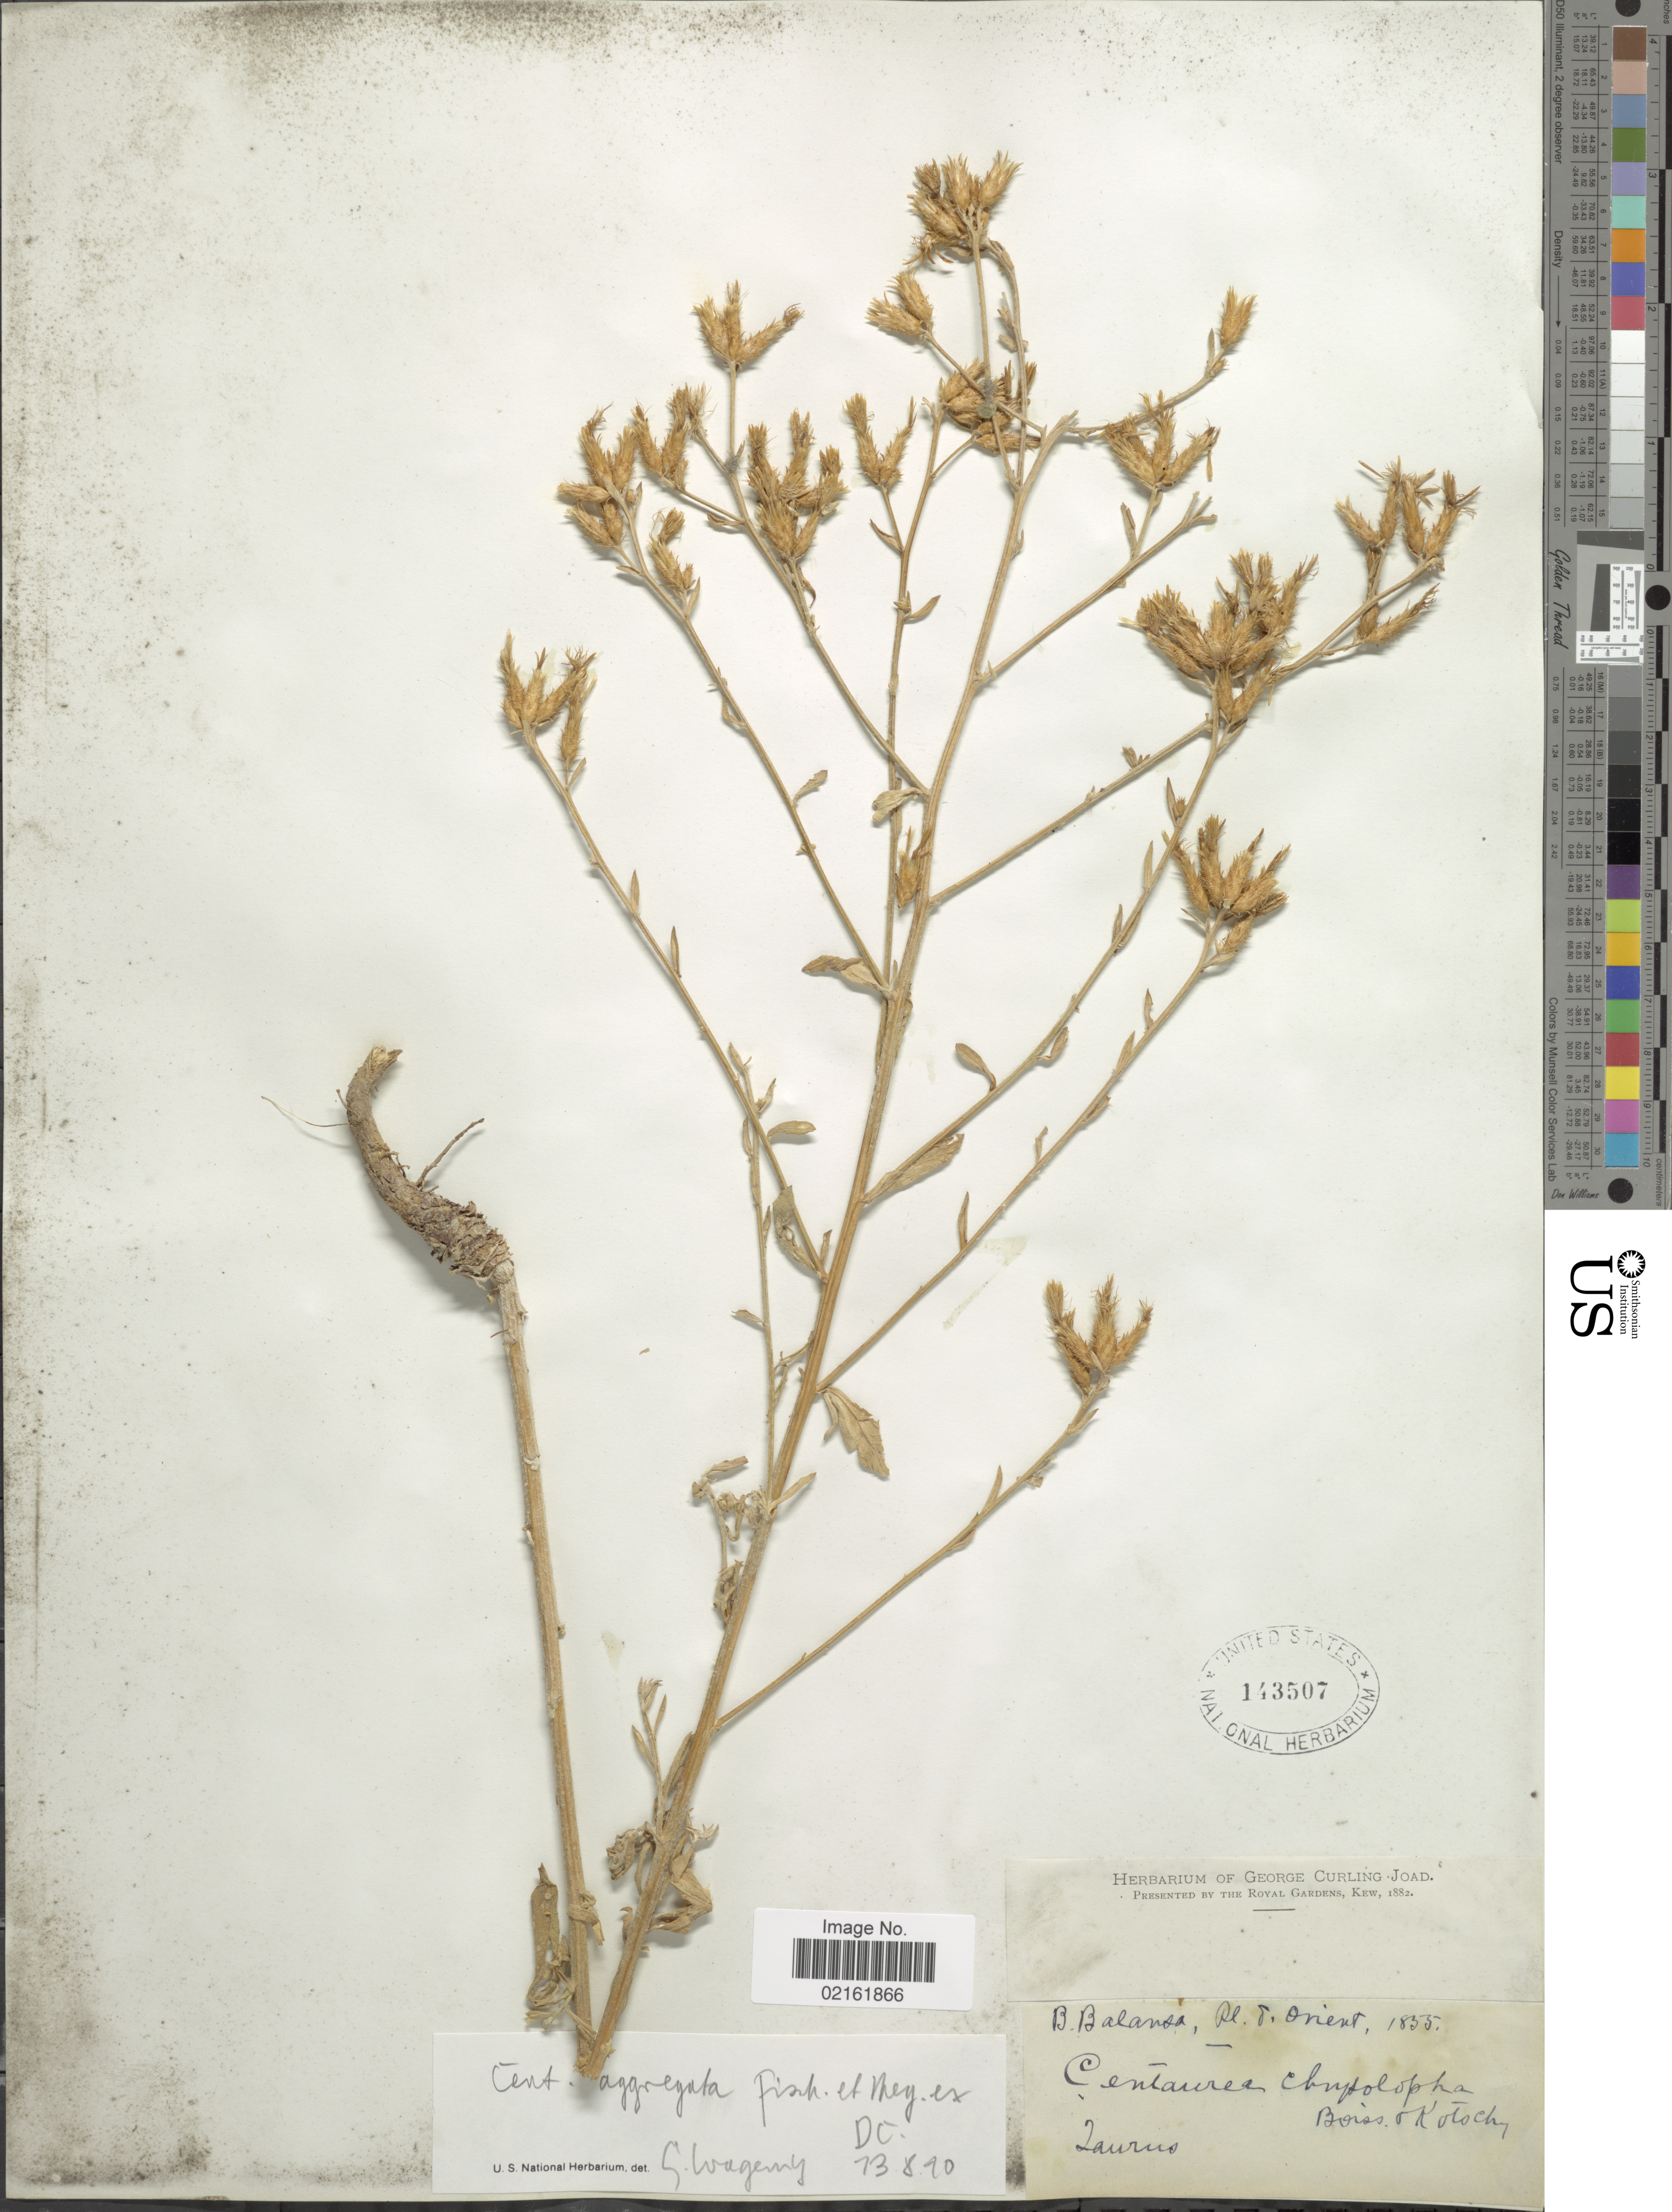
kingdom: Plantae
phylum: Tracheophyta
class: Magnoliopsida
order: Asterales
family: Asteraceae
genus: Centaurea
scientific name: Centaurea aggregata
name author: Fisch. & C.A. Mey.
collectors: B. Balansa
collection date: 1855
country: Turkey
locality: Orient, Taurus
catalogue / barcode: US 143507